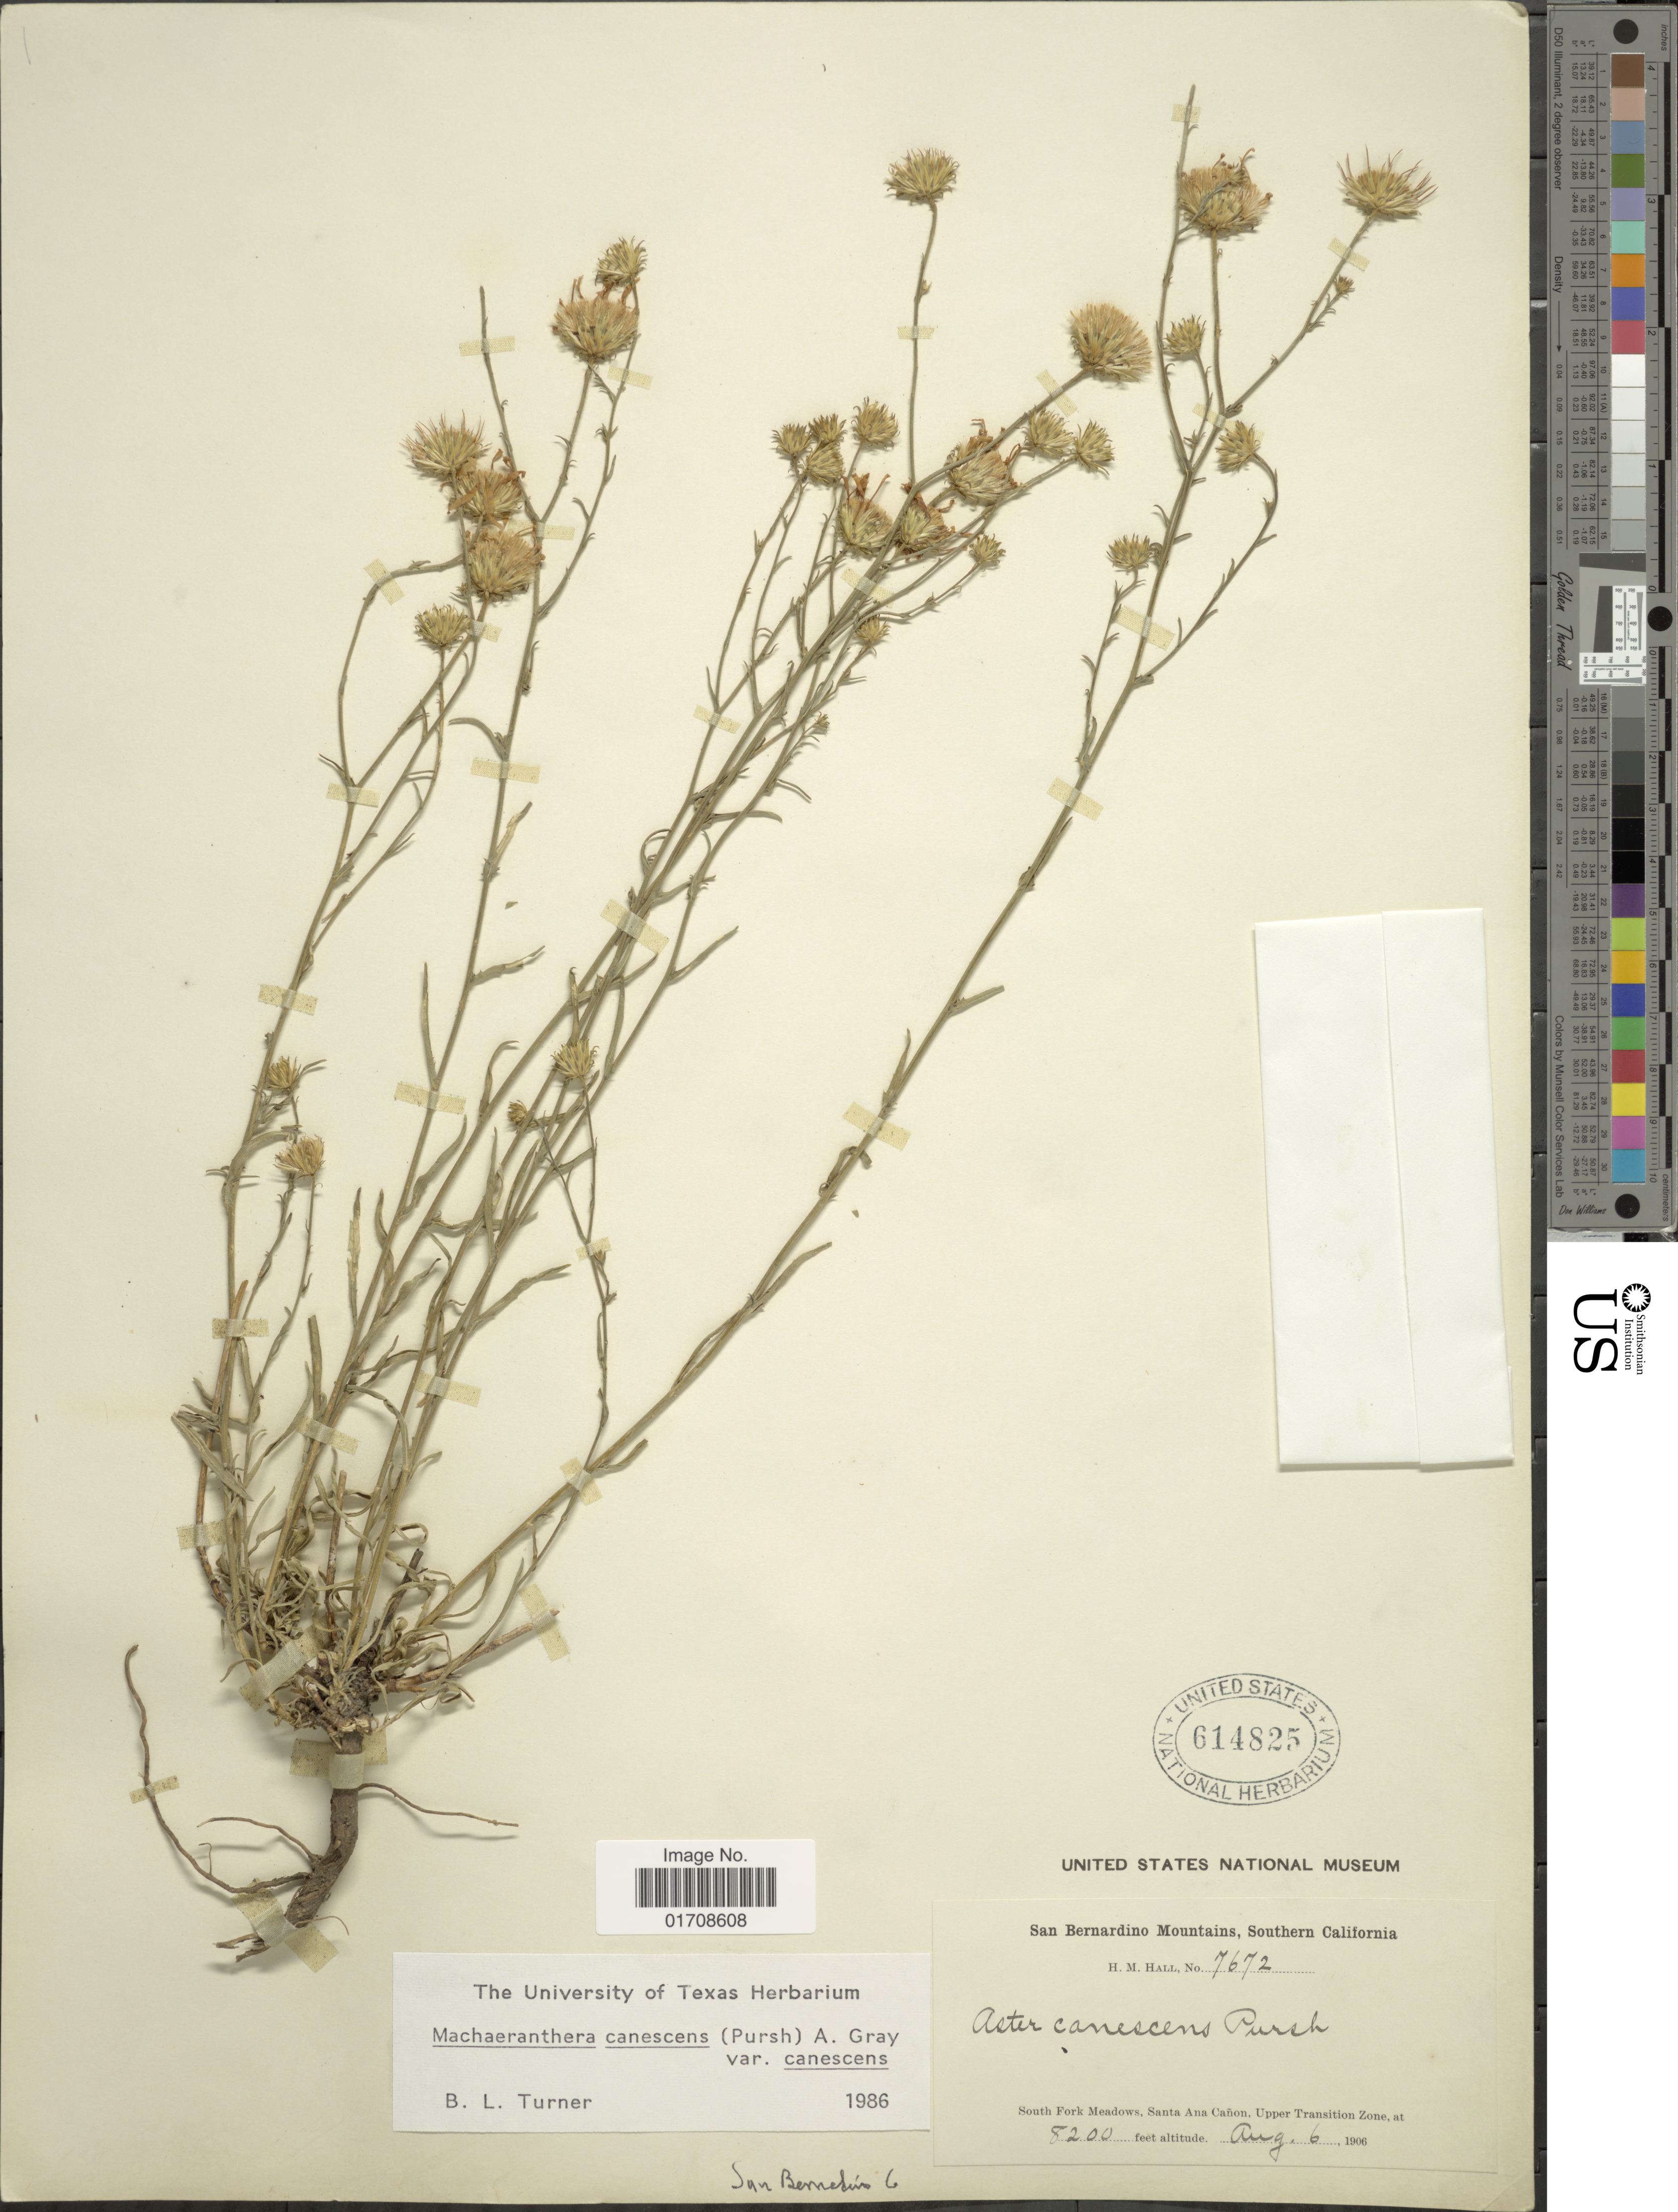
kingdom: Plantae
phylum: Tracheophyta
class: Magnoliopsida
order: Asterales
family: Asteraceae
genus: Machaeranthera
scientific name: Machaeranthera canescens var. canescens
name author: (Pursh) A. Gray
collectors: H. M. Hall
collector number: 7672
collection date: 1906-08-06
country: United States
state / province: California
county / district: San Bernardino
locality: San Bernardino Mountains, Southern California, South Fork Meadows, Santa Ana Canon, Upper Transition Zone, San Bernardino Co.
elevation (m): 1585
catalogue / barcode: US 614825